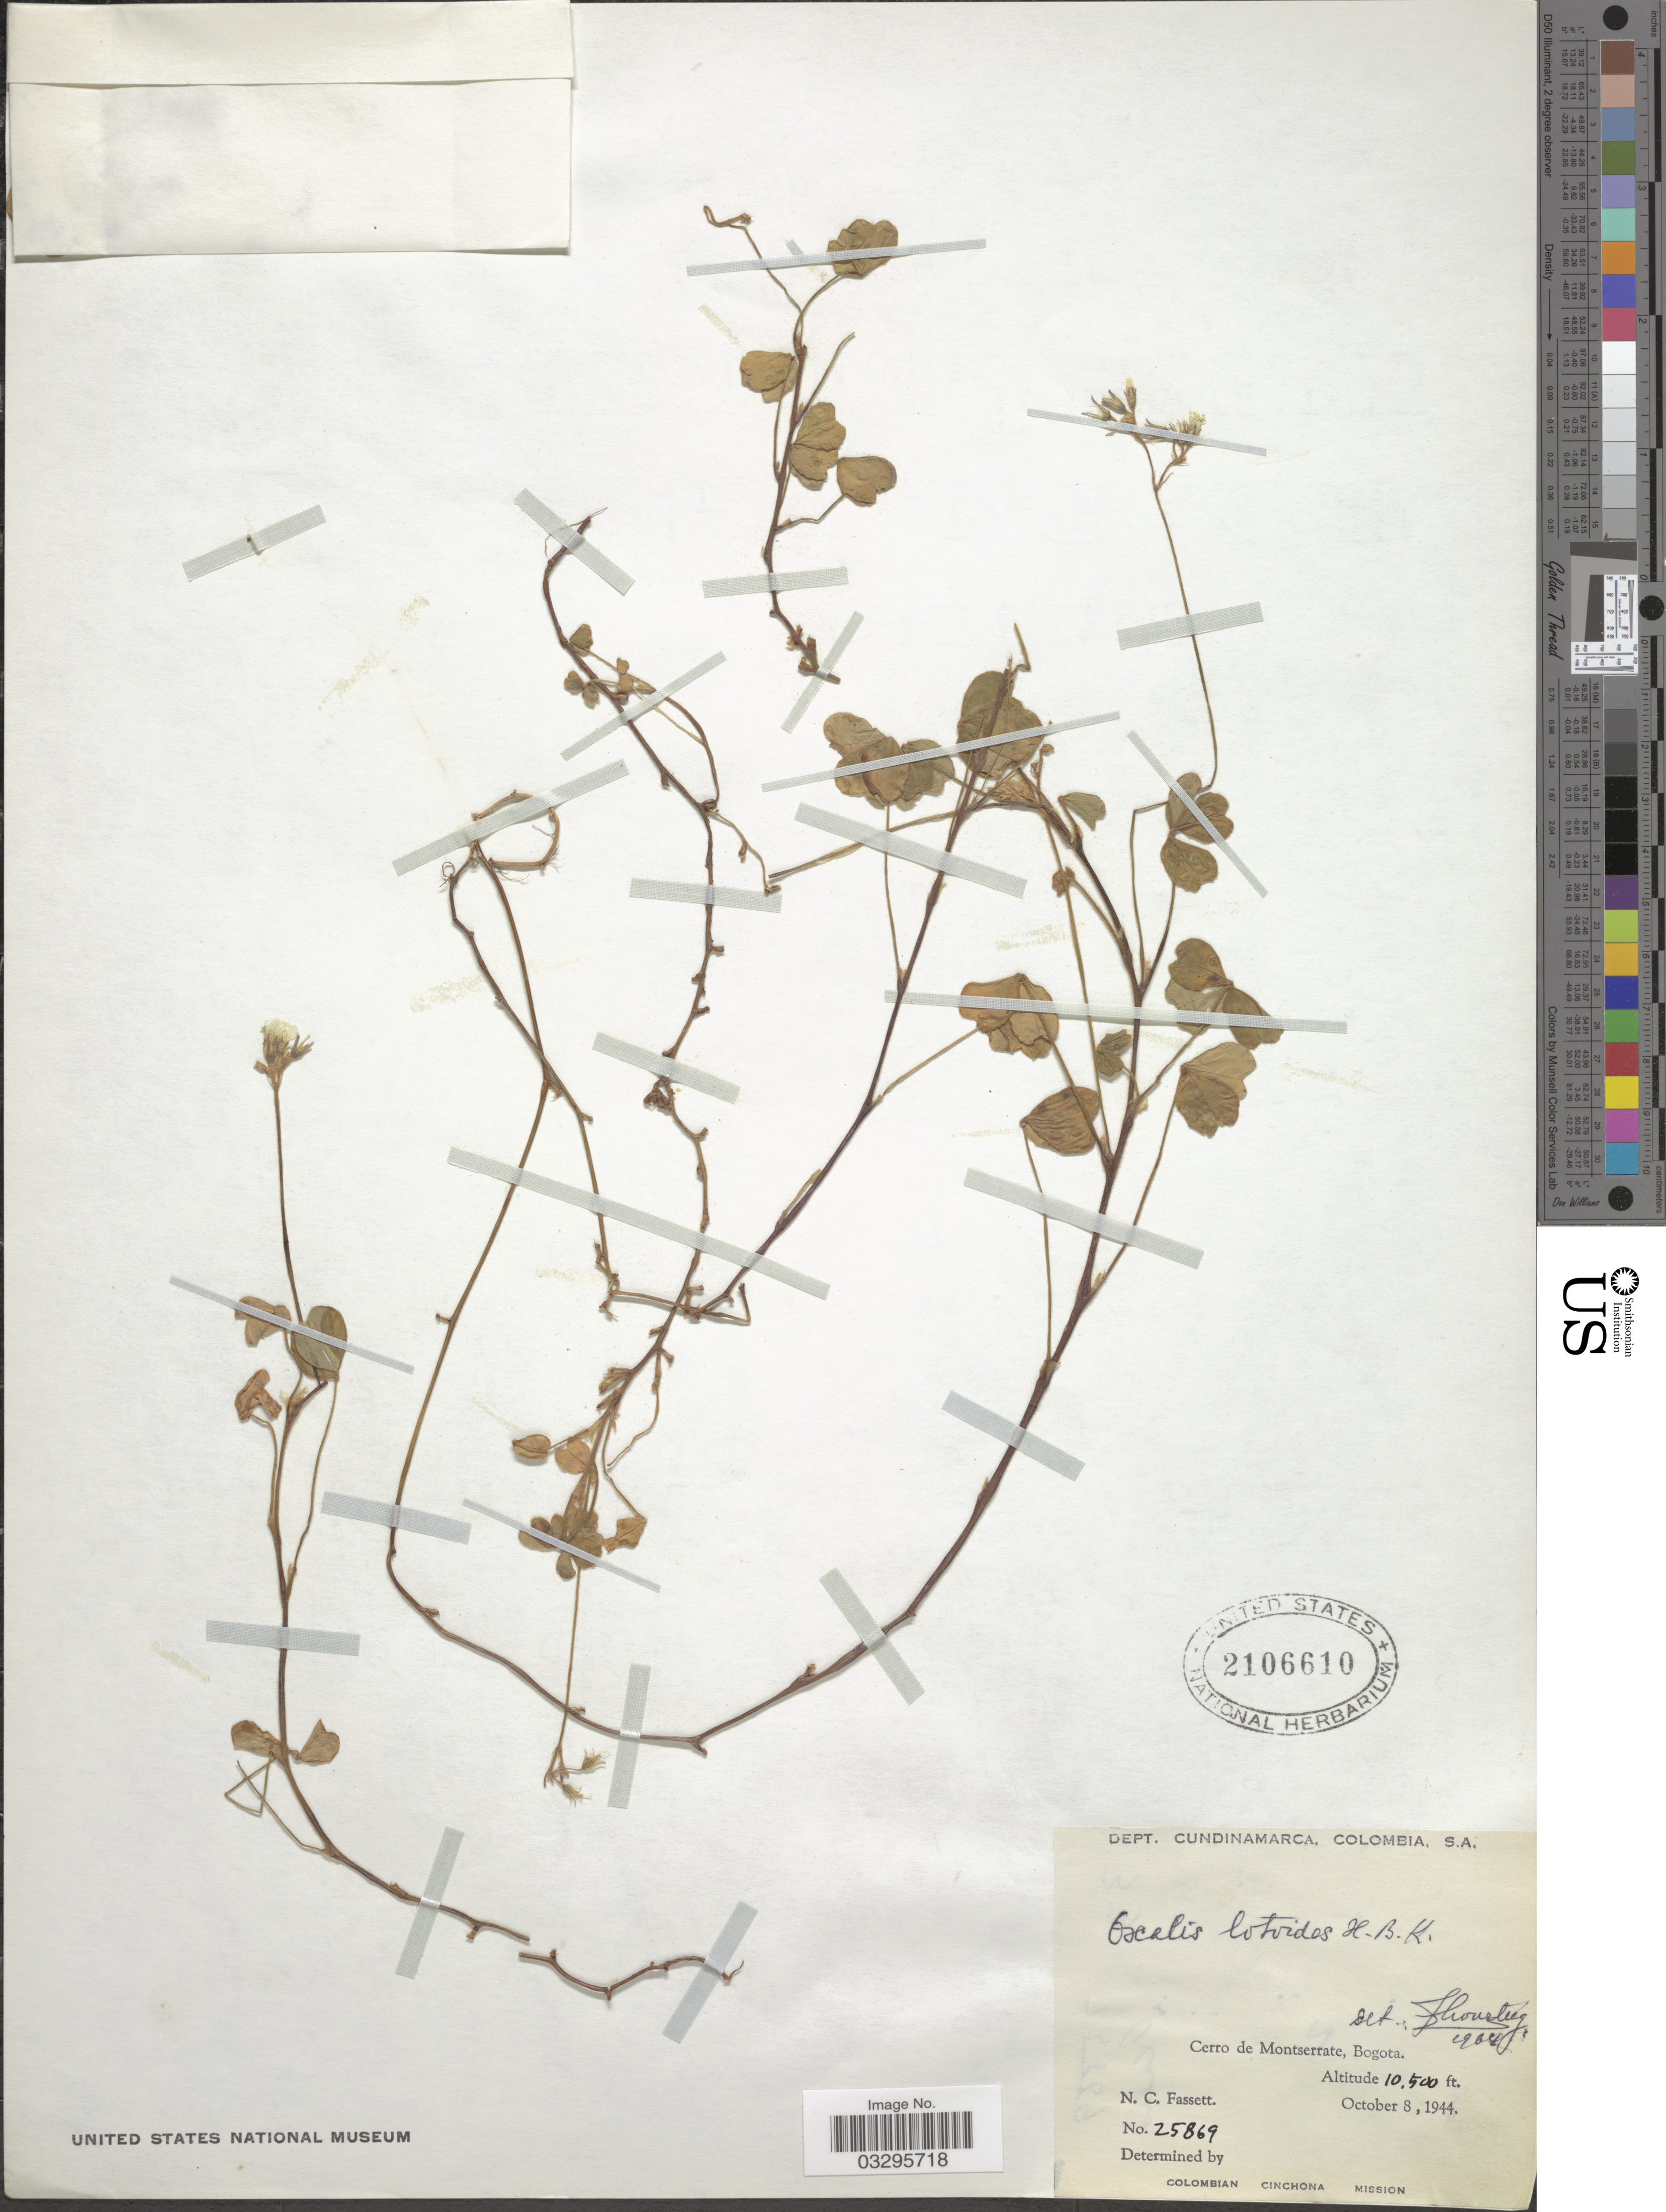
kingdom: Plantae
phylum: Tracheophyta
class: Magnoliopsida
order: Oxalidales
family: Oxalidaceae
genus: Oxalis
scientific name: Oxalis lotoides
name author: Kunth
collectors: N. C. Fassett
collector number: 25869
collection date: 1944-10-08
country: Colombia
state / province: Cundinamarca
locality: Dept. Cundinamarca, Cerro de Montserrate, Bogota.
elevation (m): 3200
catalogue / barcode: US 2106610